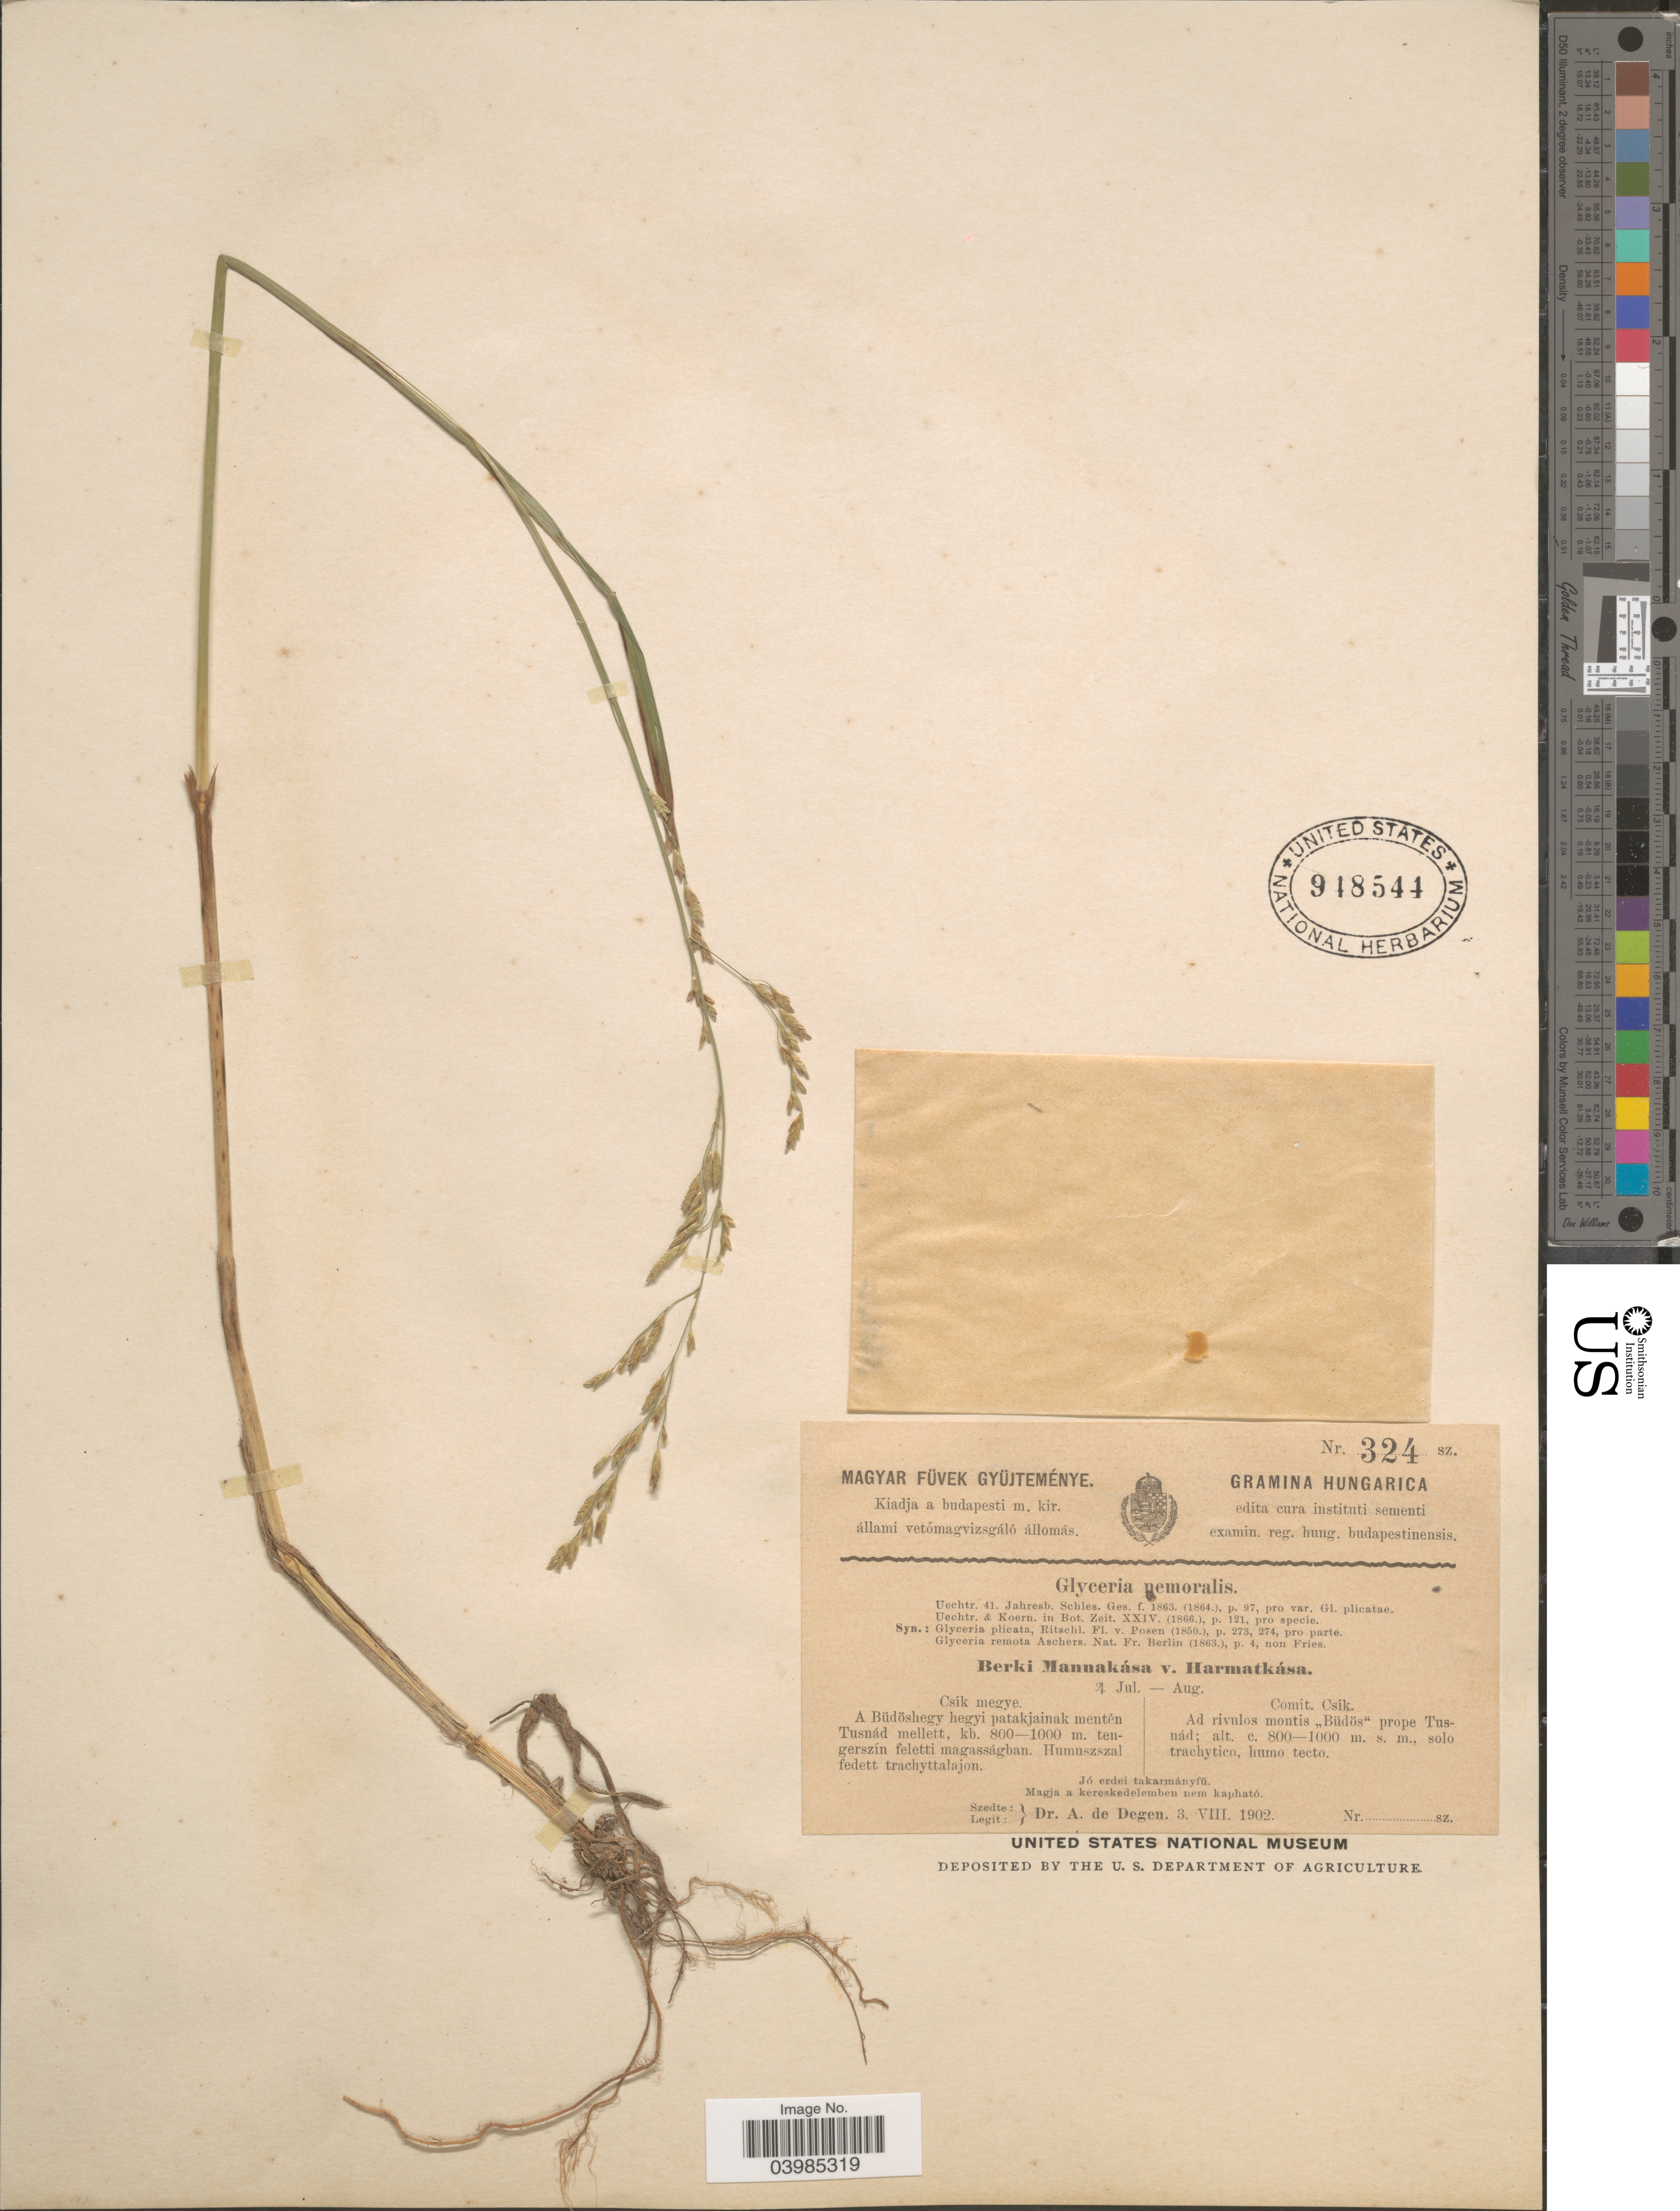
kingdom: Plantae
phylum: Tracheophyta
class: Liliopsida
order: Poales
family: Poaceae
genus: Glyceria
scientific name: Glyceria nemoralis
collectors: A. Degen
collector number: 324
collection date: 1902-08-03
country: Hungary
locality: Csík megye. A Büdöshegy hegyi patakjainak mentén Tusnád mellet, kb. 800-1000 m. tengerszín feletti magasságban. Humuszszal fedett trachyttalajon. Comit. Csík. Ad rivulos montis "Büdös" prope Tusnád.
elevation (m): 800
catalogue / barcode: US 948544